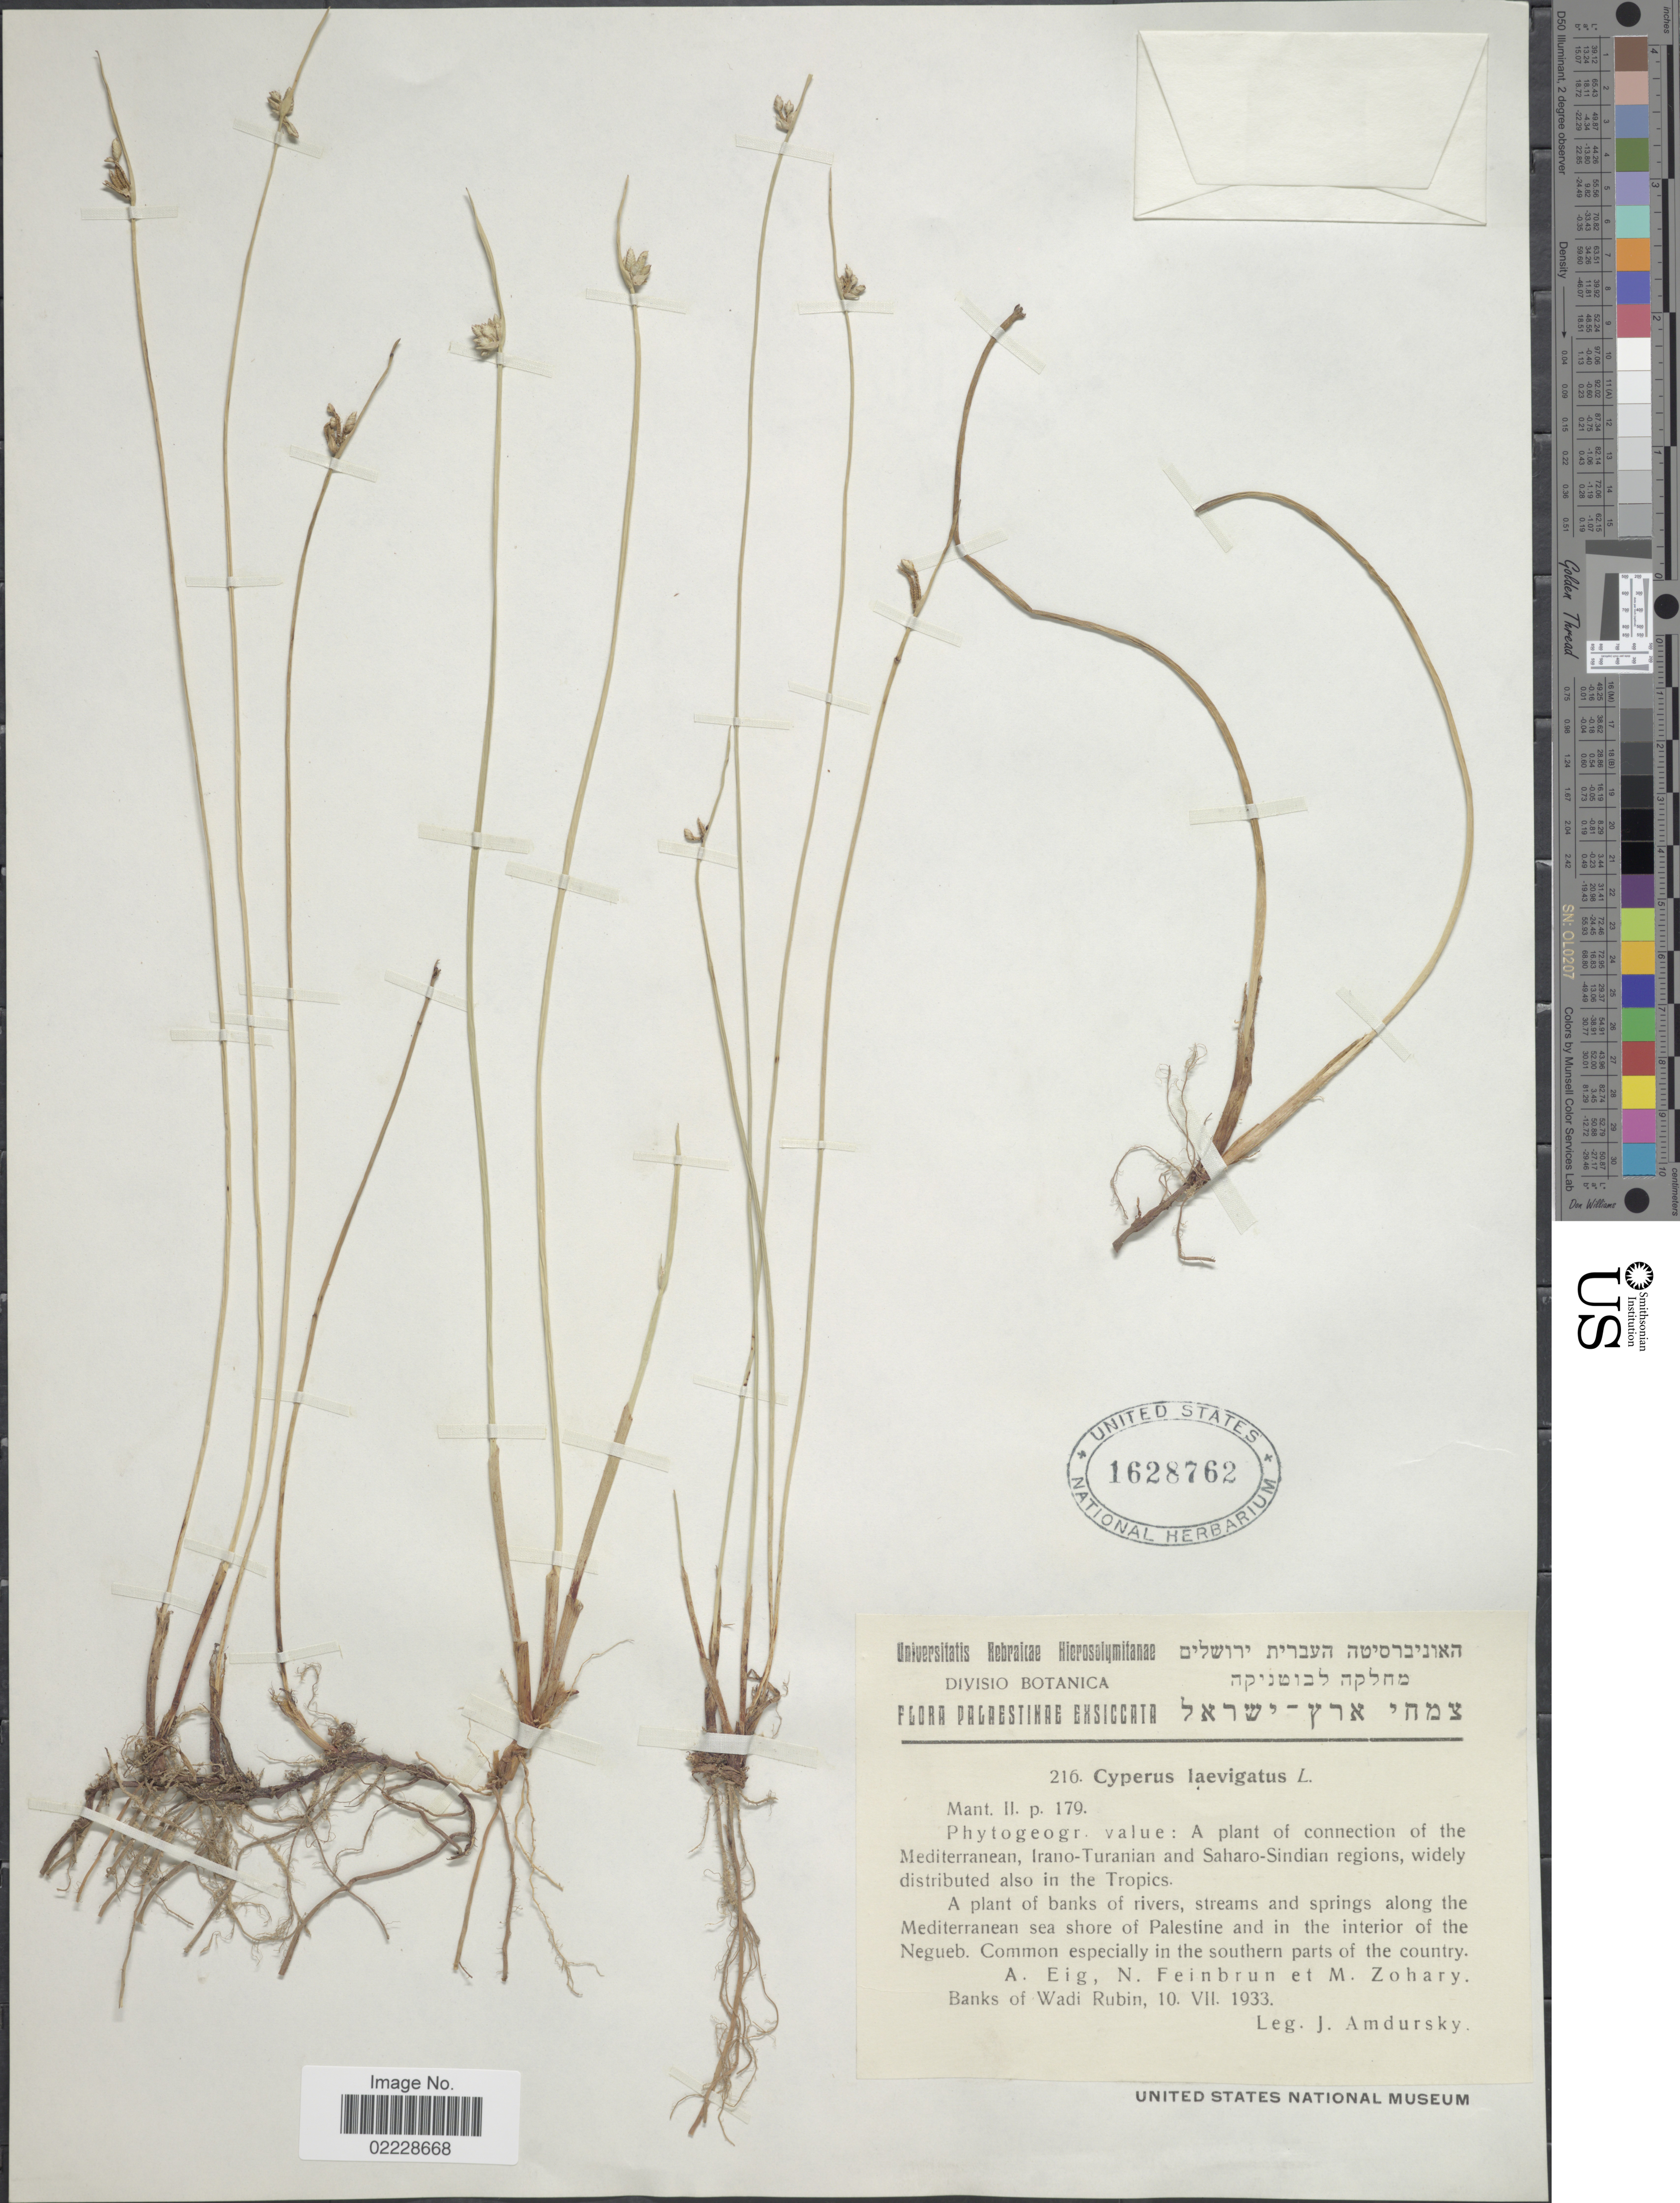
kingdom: Plantae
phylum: Tracheophyta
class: Liliopsida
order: Poales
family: Cyperaceae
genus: Cyperus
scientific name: Cyperus laevigatus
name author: L.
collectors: I. Amdursky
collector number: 216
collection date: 1933-07-10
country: Israel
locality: Banks of Wadi Rubin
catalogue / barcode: US 1628762